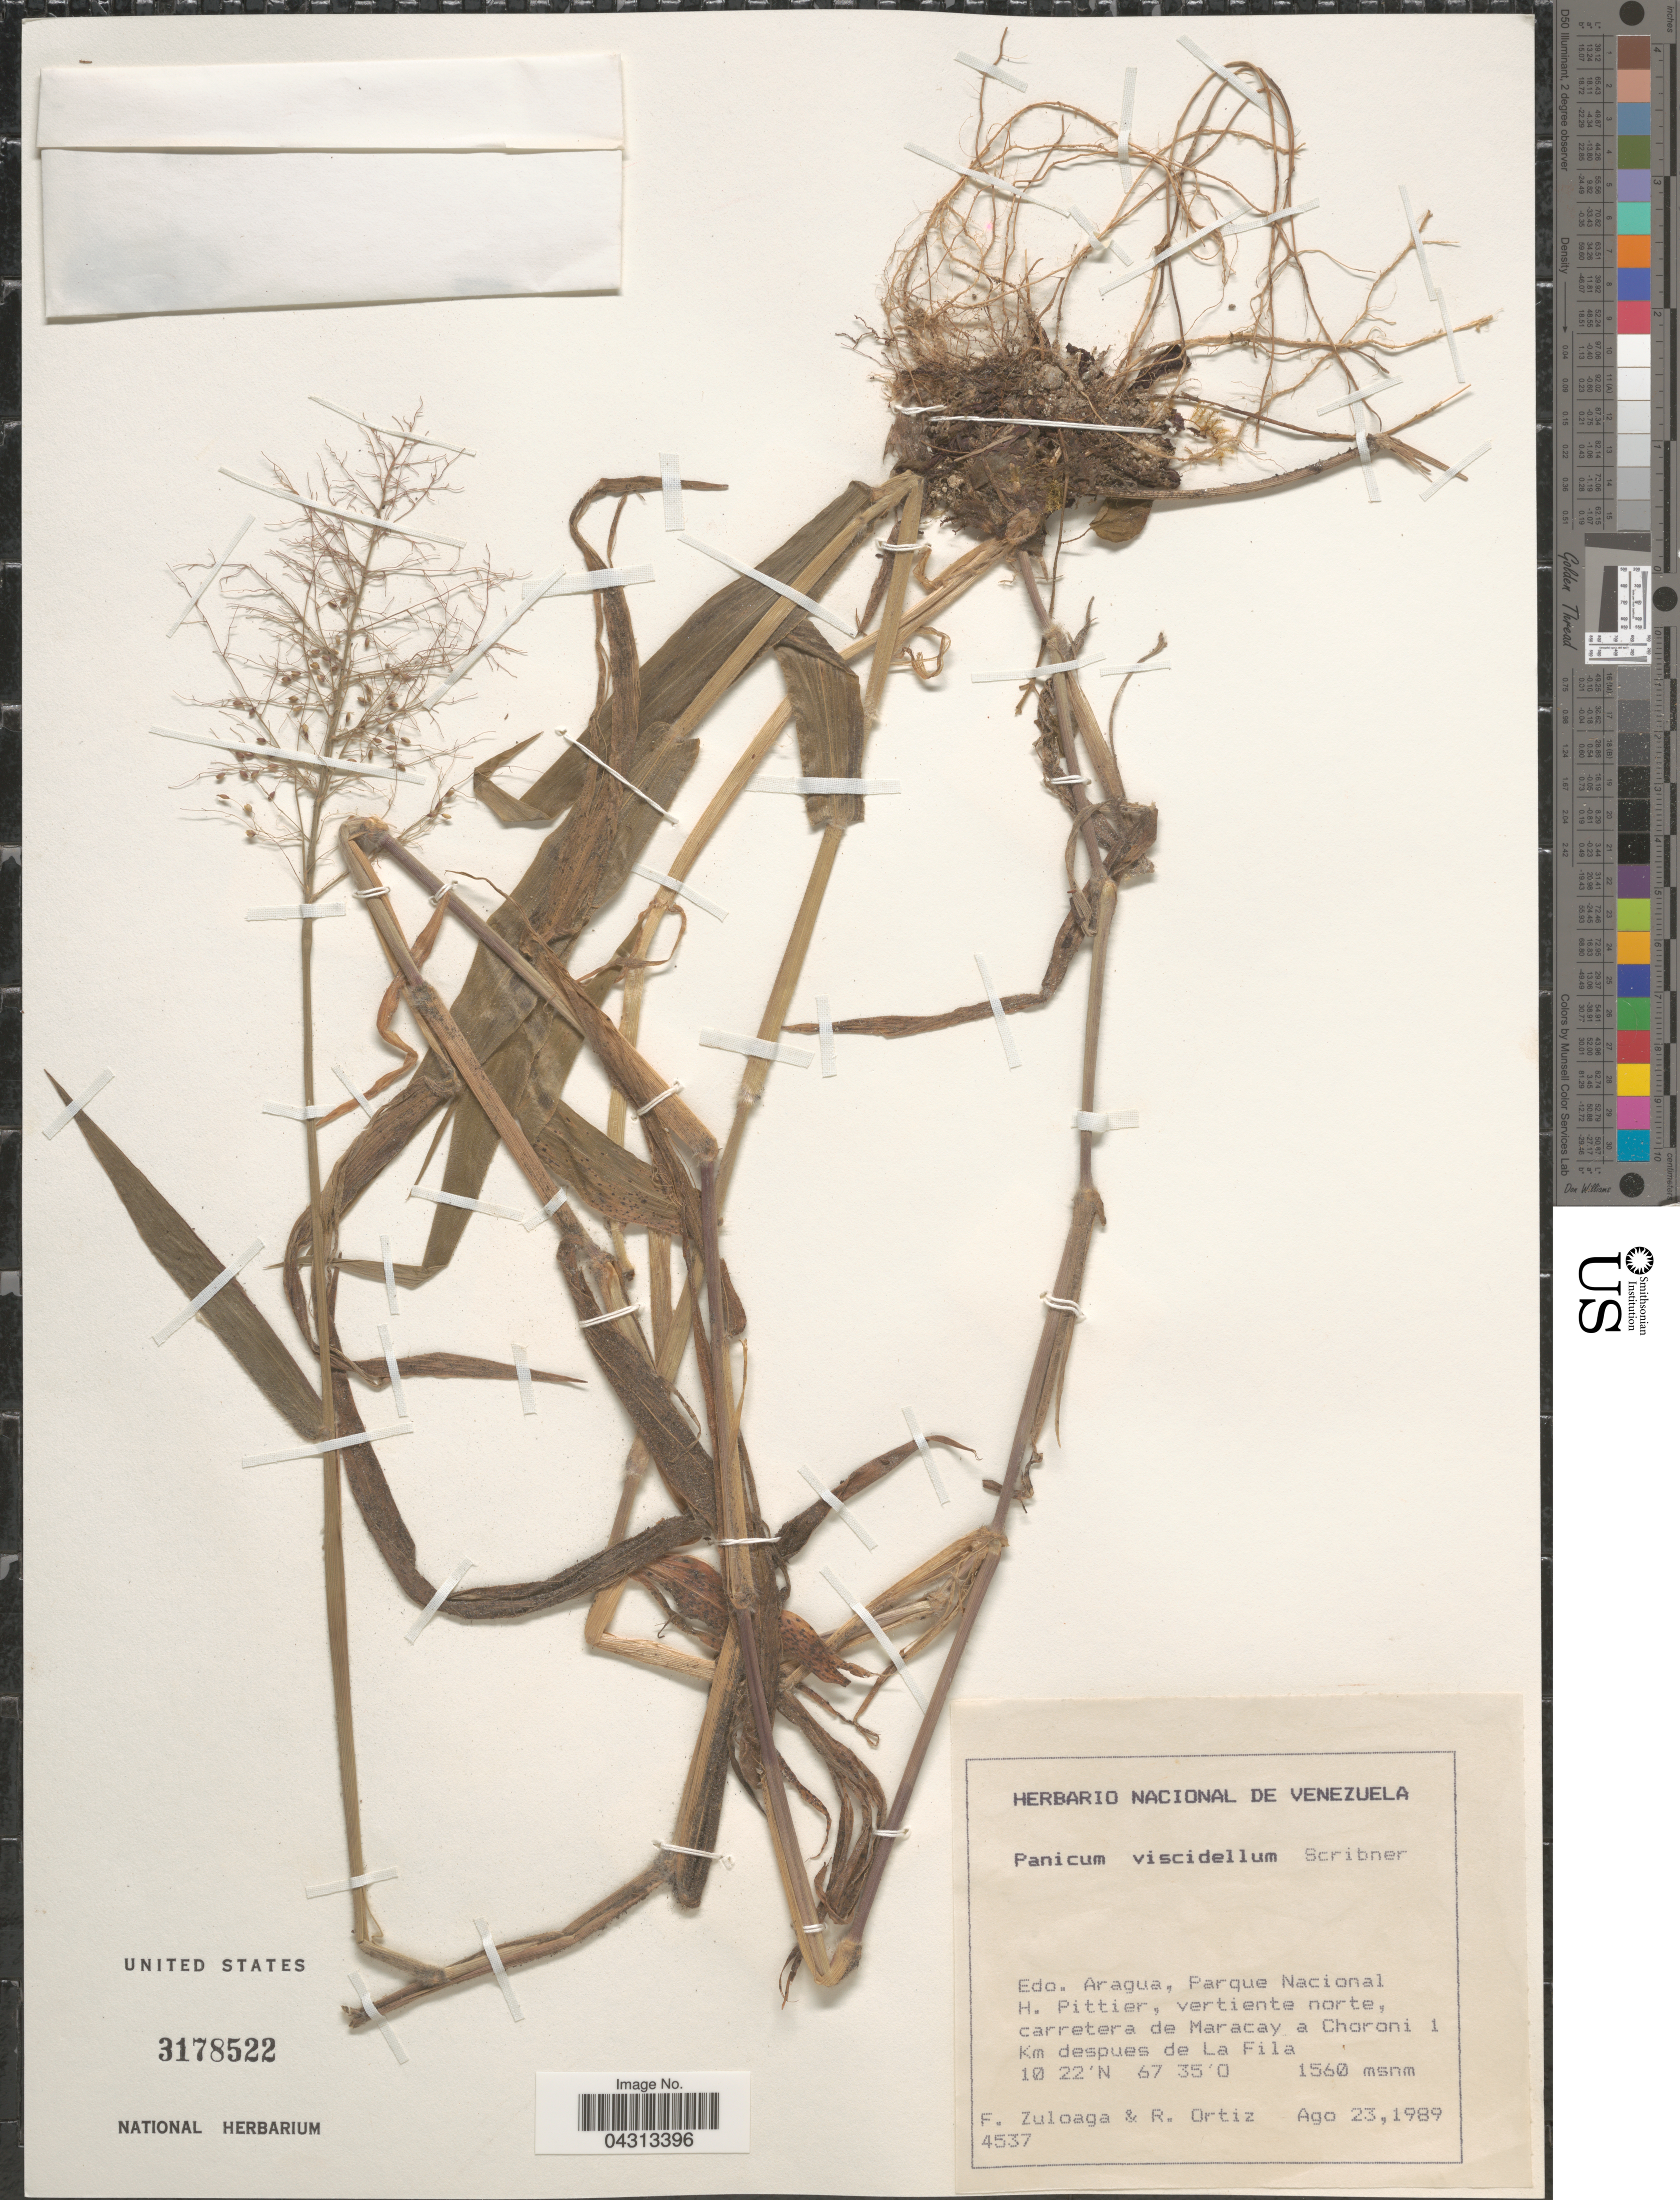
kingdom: Plantae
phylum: Tracheophyta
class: Liliopsida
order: Poales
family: Poaceae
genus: Dichanthelium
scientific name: Dichanthelium viscidellum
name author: (Scribn.) Gould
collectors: F. Zuloaga & R. Ortiz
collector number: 4537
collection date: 1989-08-23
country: Venezuela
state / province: Aragua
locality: Parque Nacional H. Pittier, vertiente norte, carretera de Maracay a Choroni 1 Km despues de La Fila.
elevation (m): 1560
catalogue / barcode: US 3178522